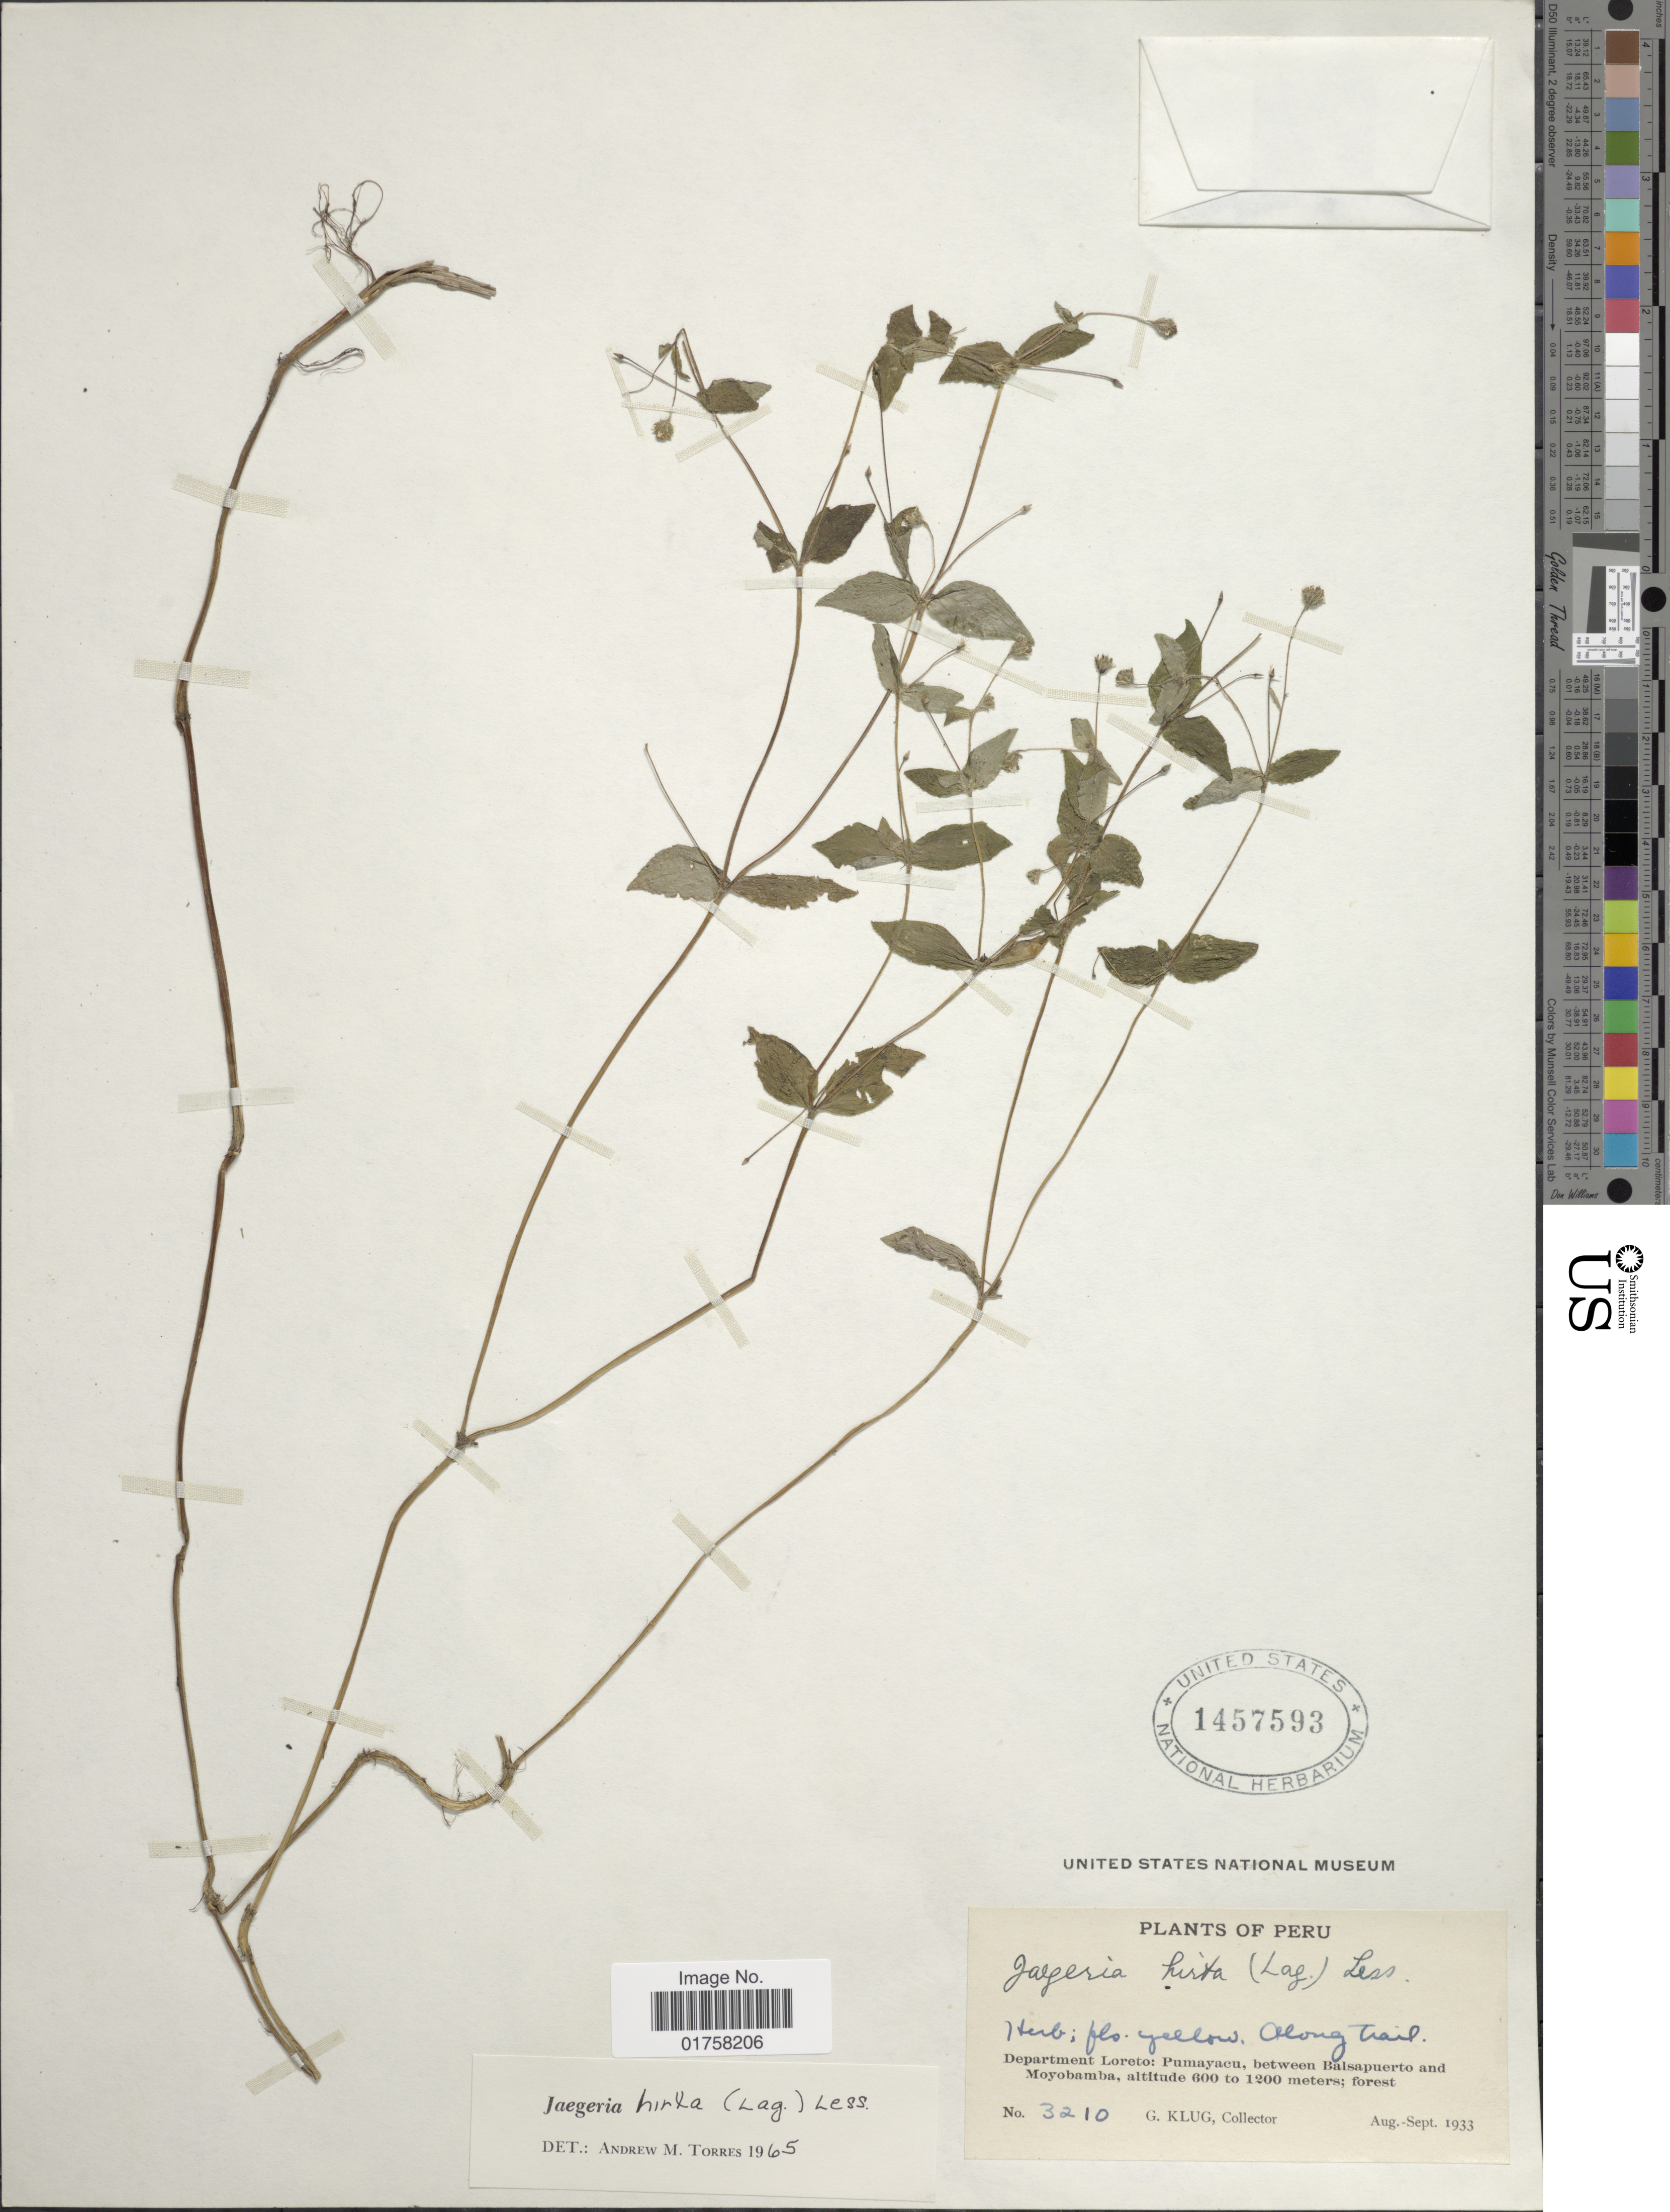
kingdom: Plantae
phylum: Tracheophyta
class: Magnoliopsida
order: Asterales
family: Asteraceae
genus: Jaegeria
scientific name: Jaegeria hirta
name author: (Lag.) Less.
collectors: G. Klug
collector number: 3210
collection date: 1933-08/1933-09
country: Peru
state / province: Loreto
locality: Pumayacu, between Balsapuerto and Moyobamba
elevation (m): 600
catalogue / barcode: US 1457593